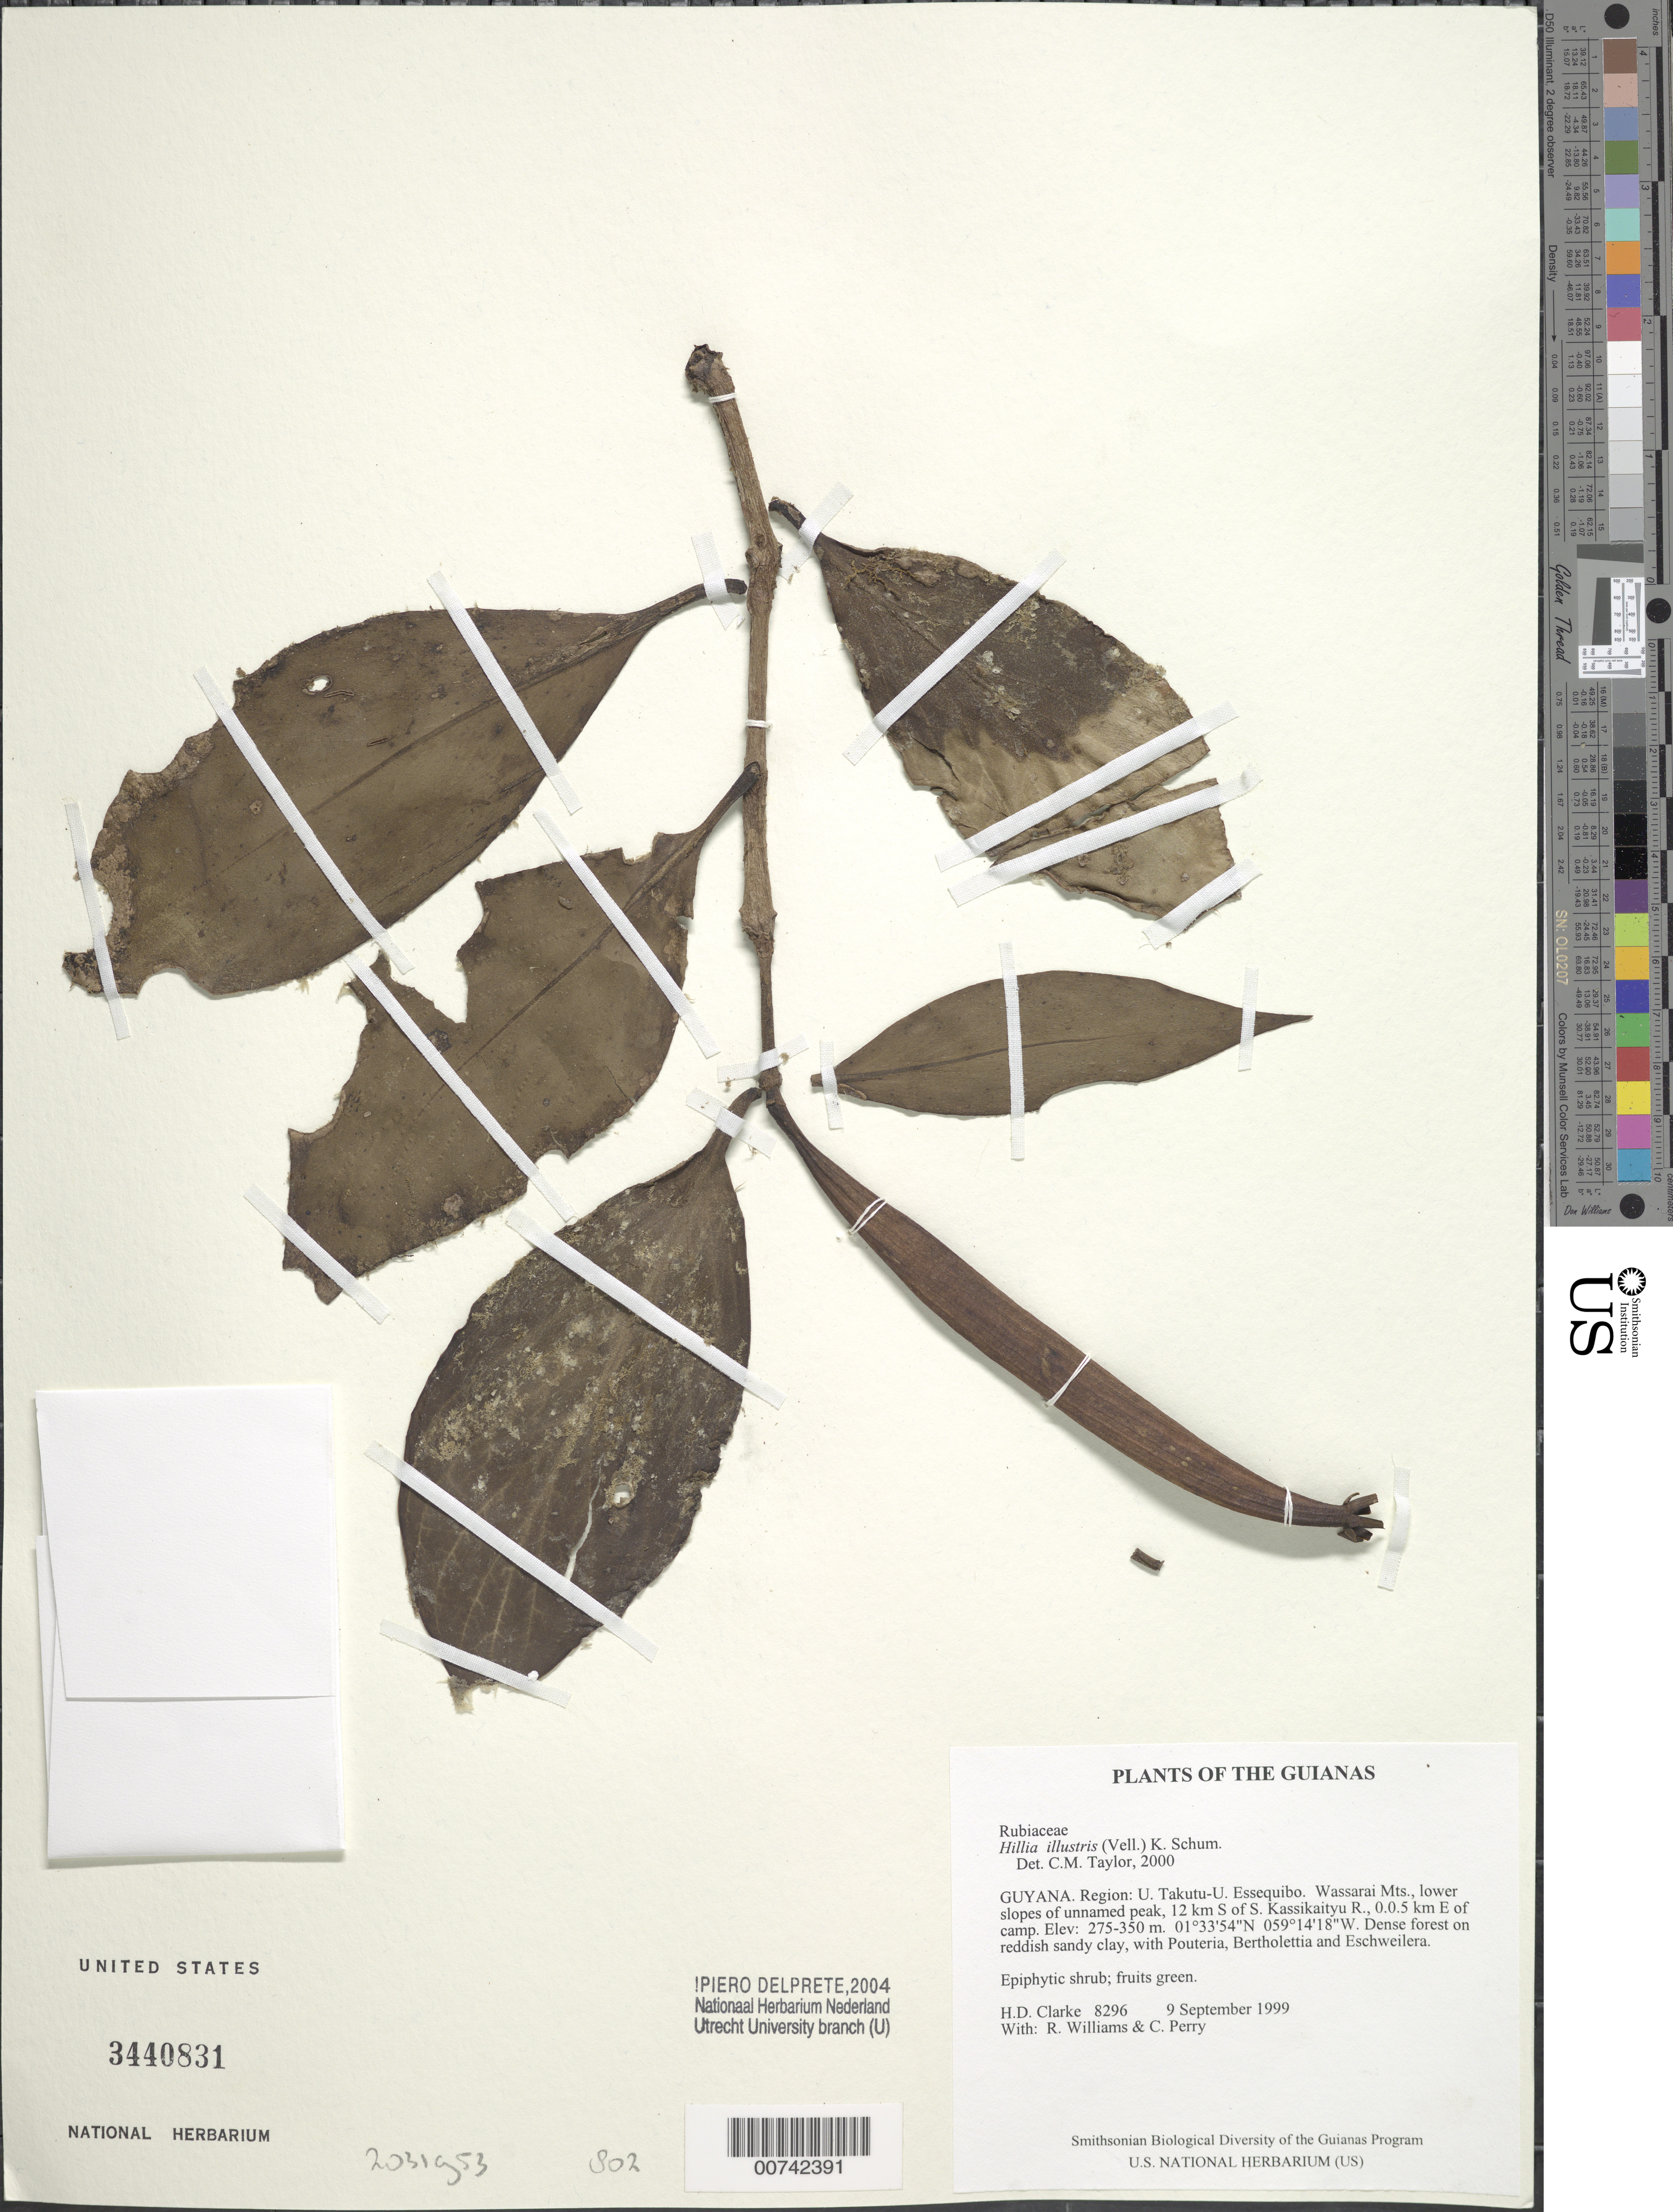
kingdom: Plantae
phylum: Tracheophyta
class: Magnoliopsida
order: Gentianales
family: Rubiaceae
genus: Hillia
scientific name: Hillia illustris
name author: (Vell.) K. Schum.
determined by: Taylor, Charlotte M.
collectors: H. D. Clarke, R. Williams & C. Perry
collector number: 8296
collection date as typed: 9 September 1999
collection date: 1999-09-09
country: Guyana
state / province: U. Takutu-U. Essequibo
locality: Wassarai Mts., lower slopes of unnamed peak, 12 km S of S. Kassikaityu R., 0.0.5 km E of camp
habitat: Dense forest on reddish sandy clay, with Pouteria, Bertholettia and Eschweilera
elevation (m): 275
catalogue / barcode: US 3440831